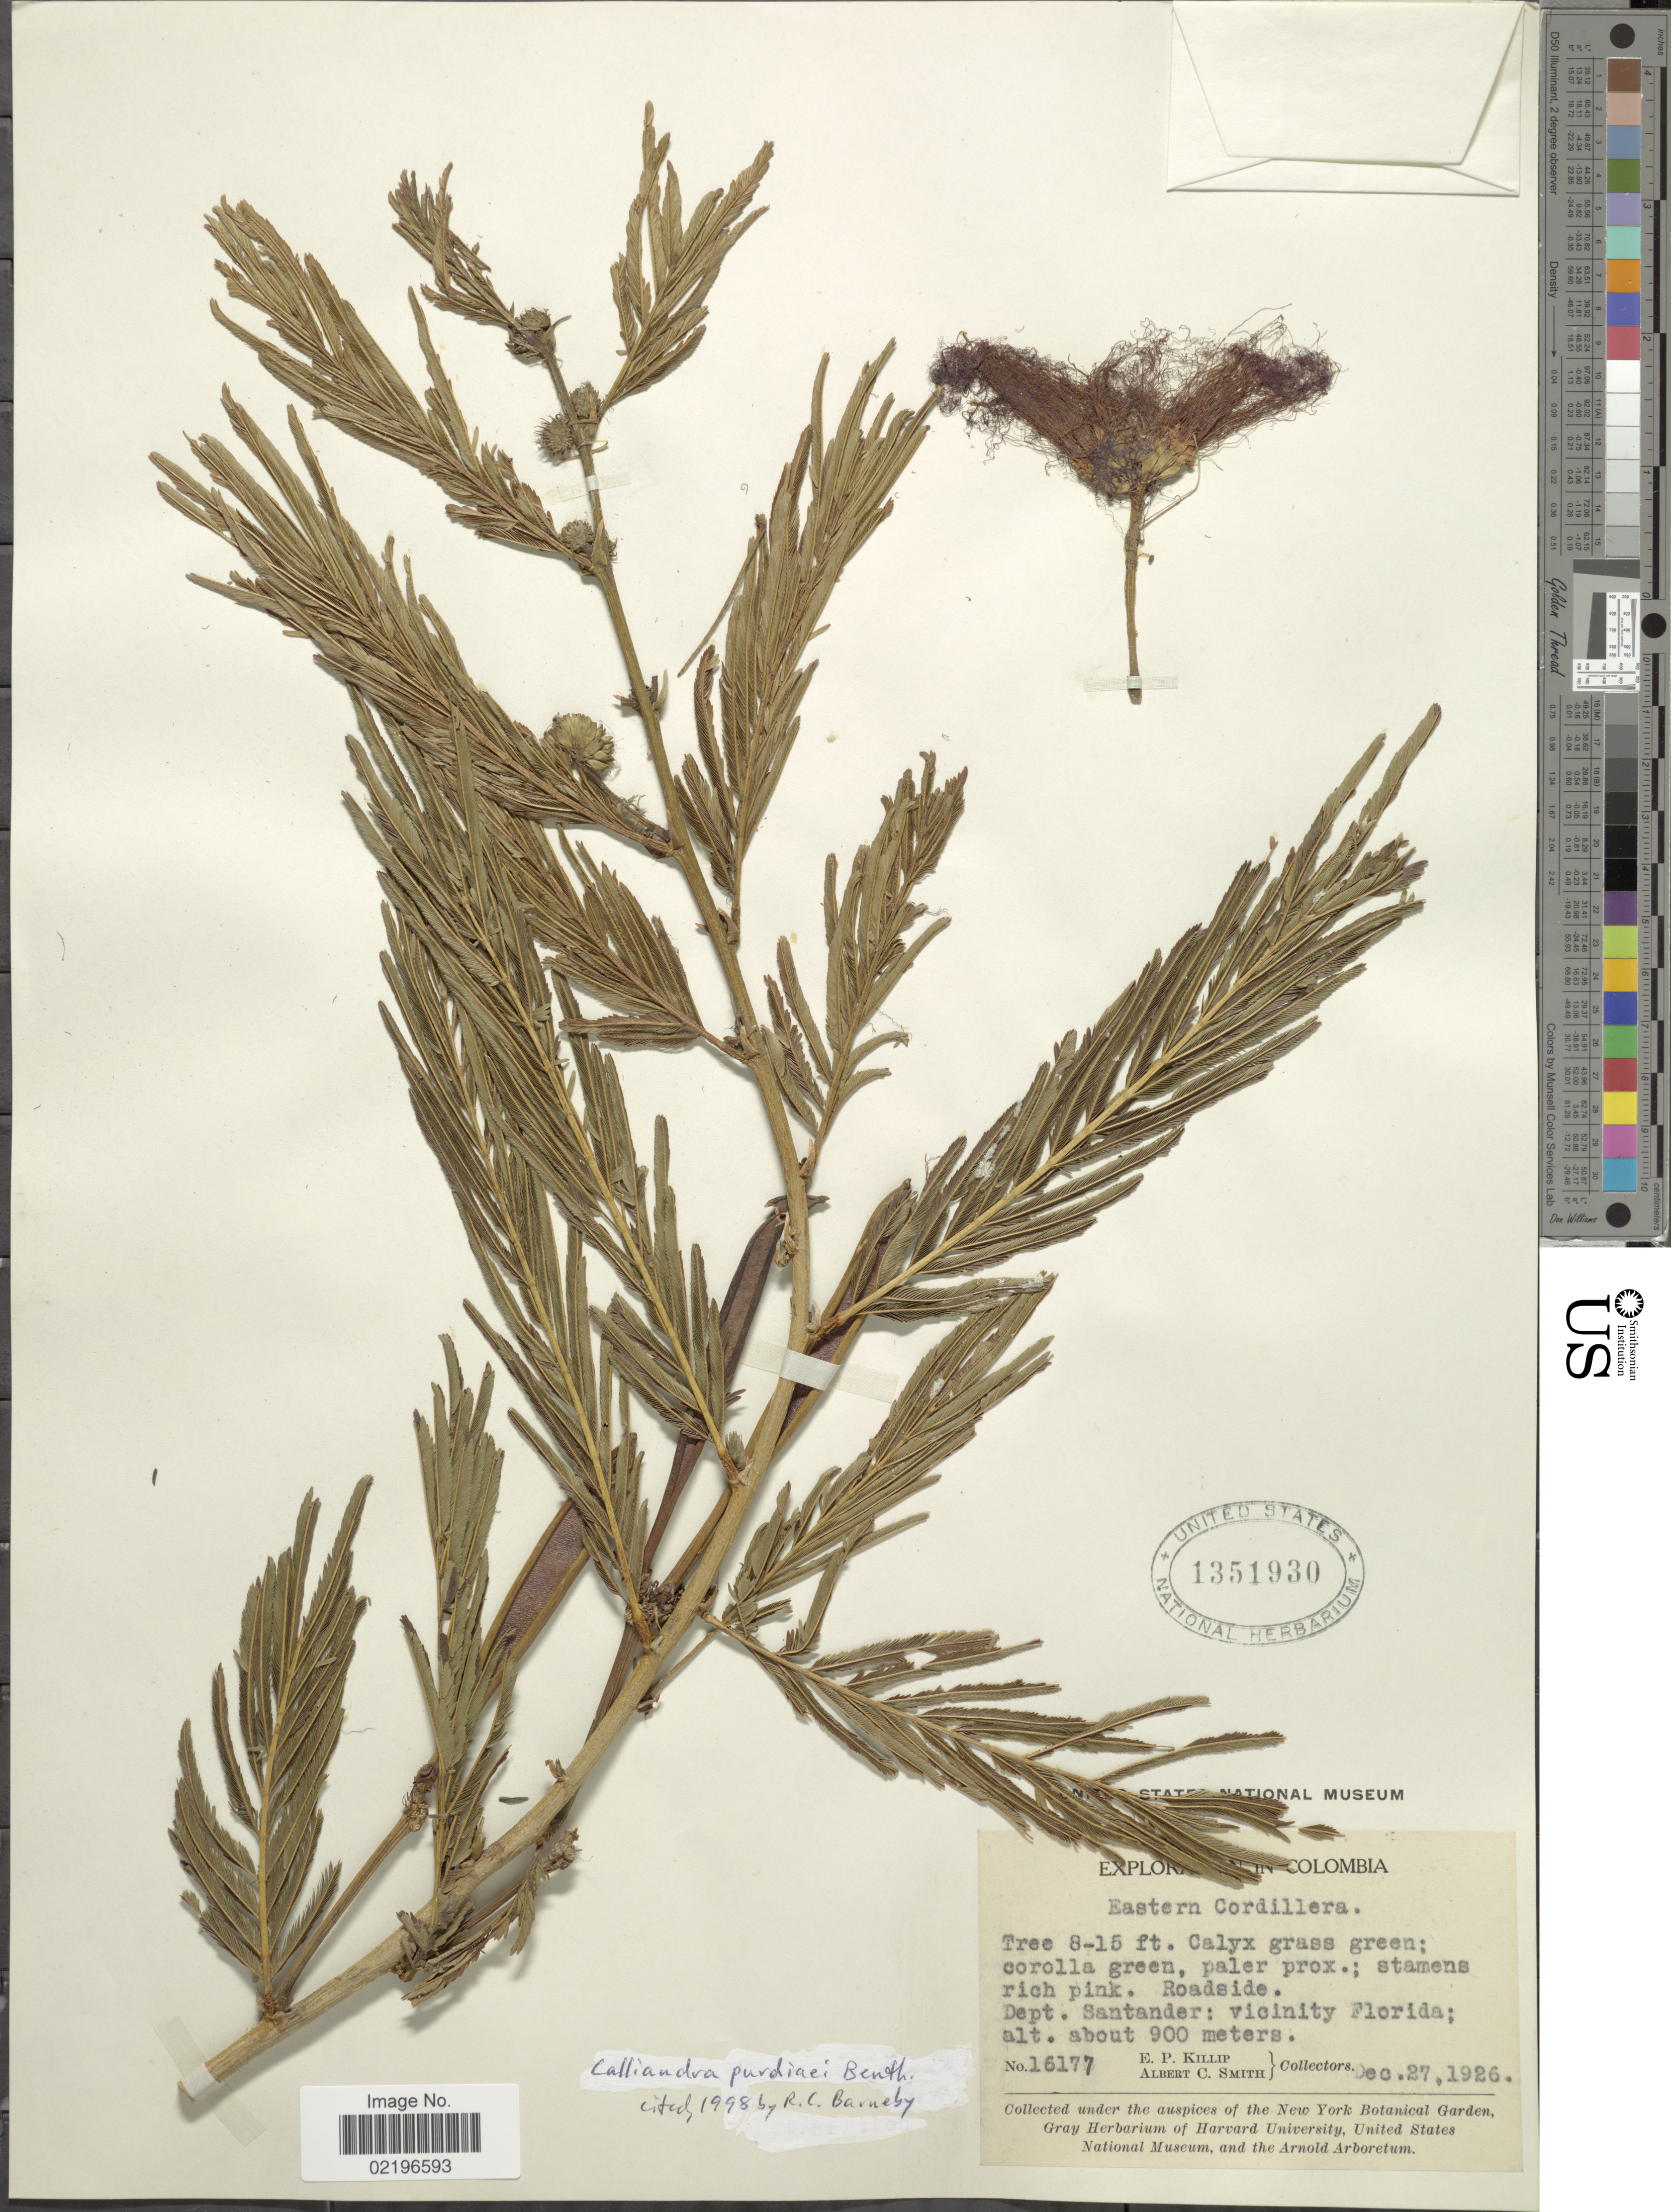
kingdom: Plantae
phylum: Tracheophyta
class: Magnoliopsida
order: Fabales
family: Fabaceae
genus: Calliandra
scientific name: Calliandra purdiaei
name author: Benth.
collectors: E. P. Killip & A. C. Smith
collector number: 16177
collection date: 1926-12-27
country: Colombia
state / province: Santander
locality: Eastern Cordillera. Dept. Santander: vicinity Florida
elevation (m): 900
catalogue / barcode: US 1351930